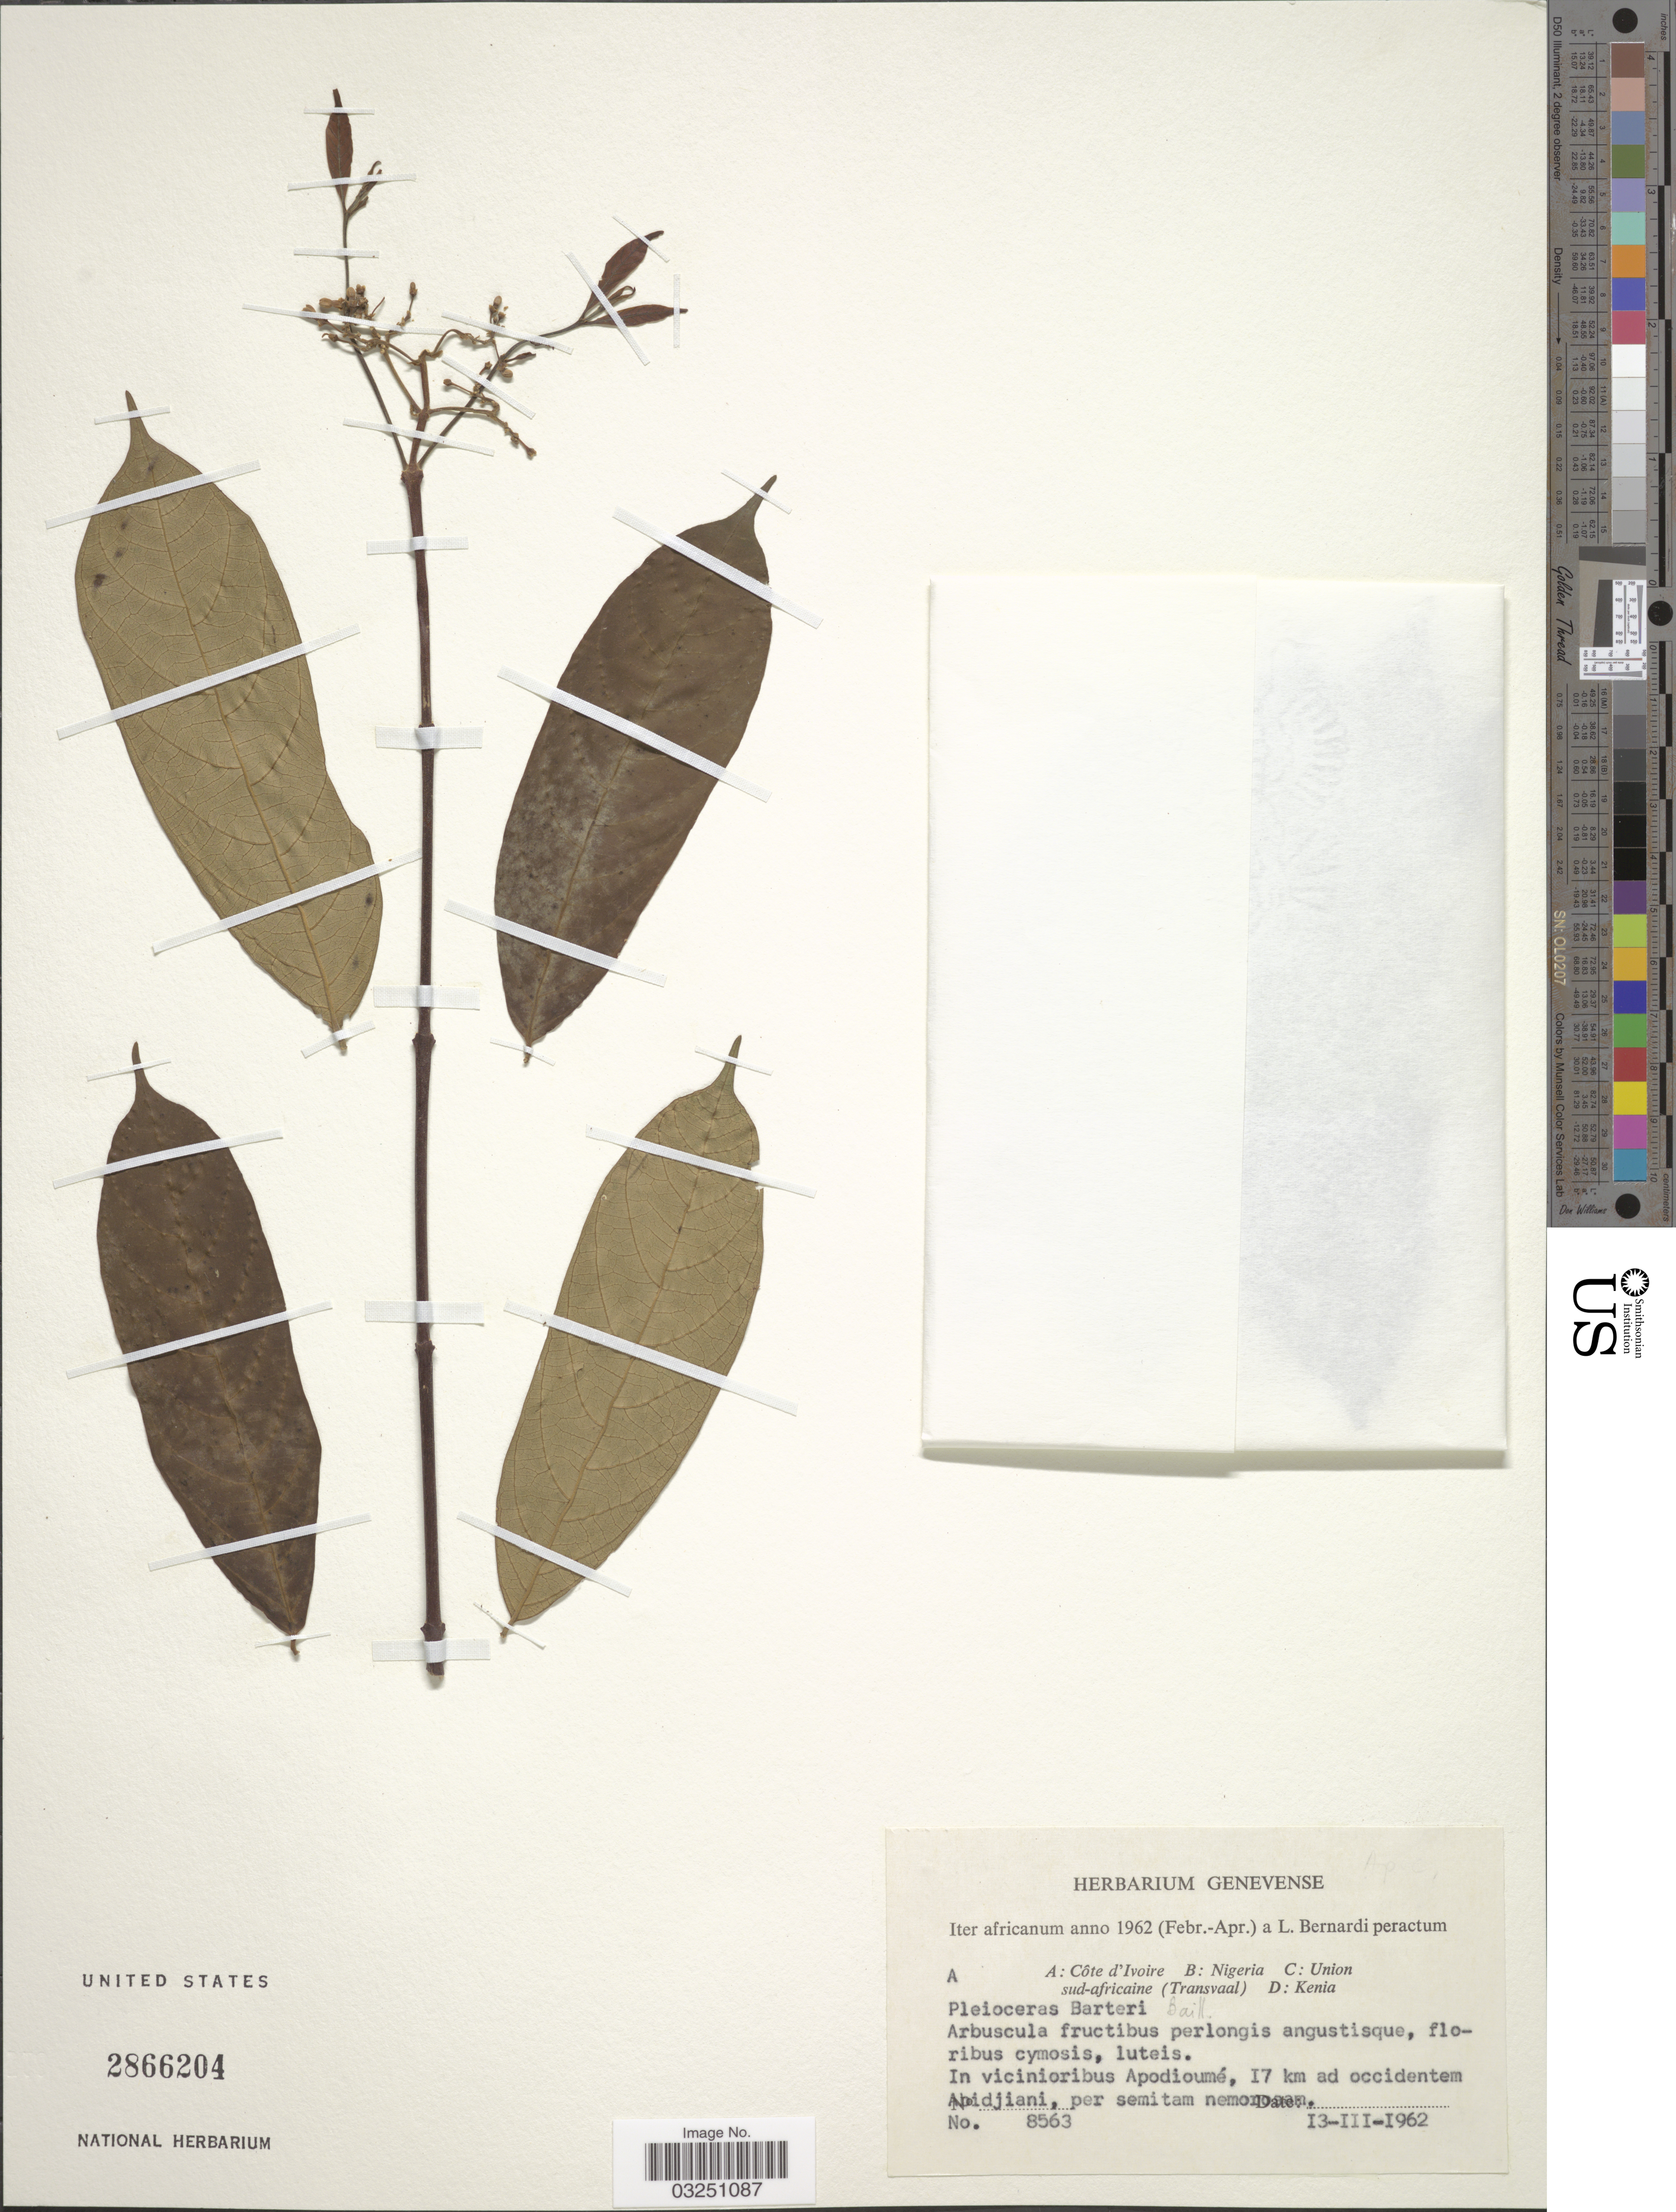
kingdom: Plantae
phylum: Tracheophyta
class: Magnoliopsida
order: Gentianales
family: Apocynaceae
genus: Pleioceras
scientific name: Pleioceras barteri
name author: Baill.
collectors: L. Bernardi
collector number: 8563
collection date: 1962-03-13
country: Ivory Coast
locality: Côte d'Ivoire, In vicinioribus Apodioumé, 17 km ad occidentem Abidjiani, per semitam nemo [illegible text].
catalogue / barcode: US 2866204